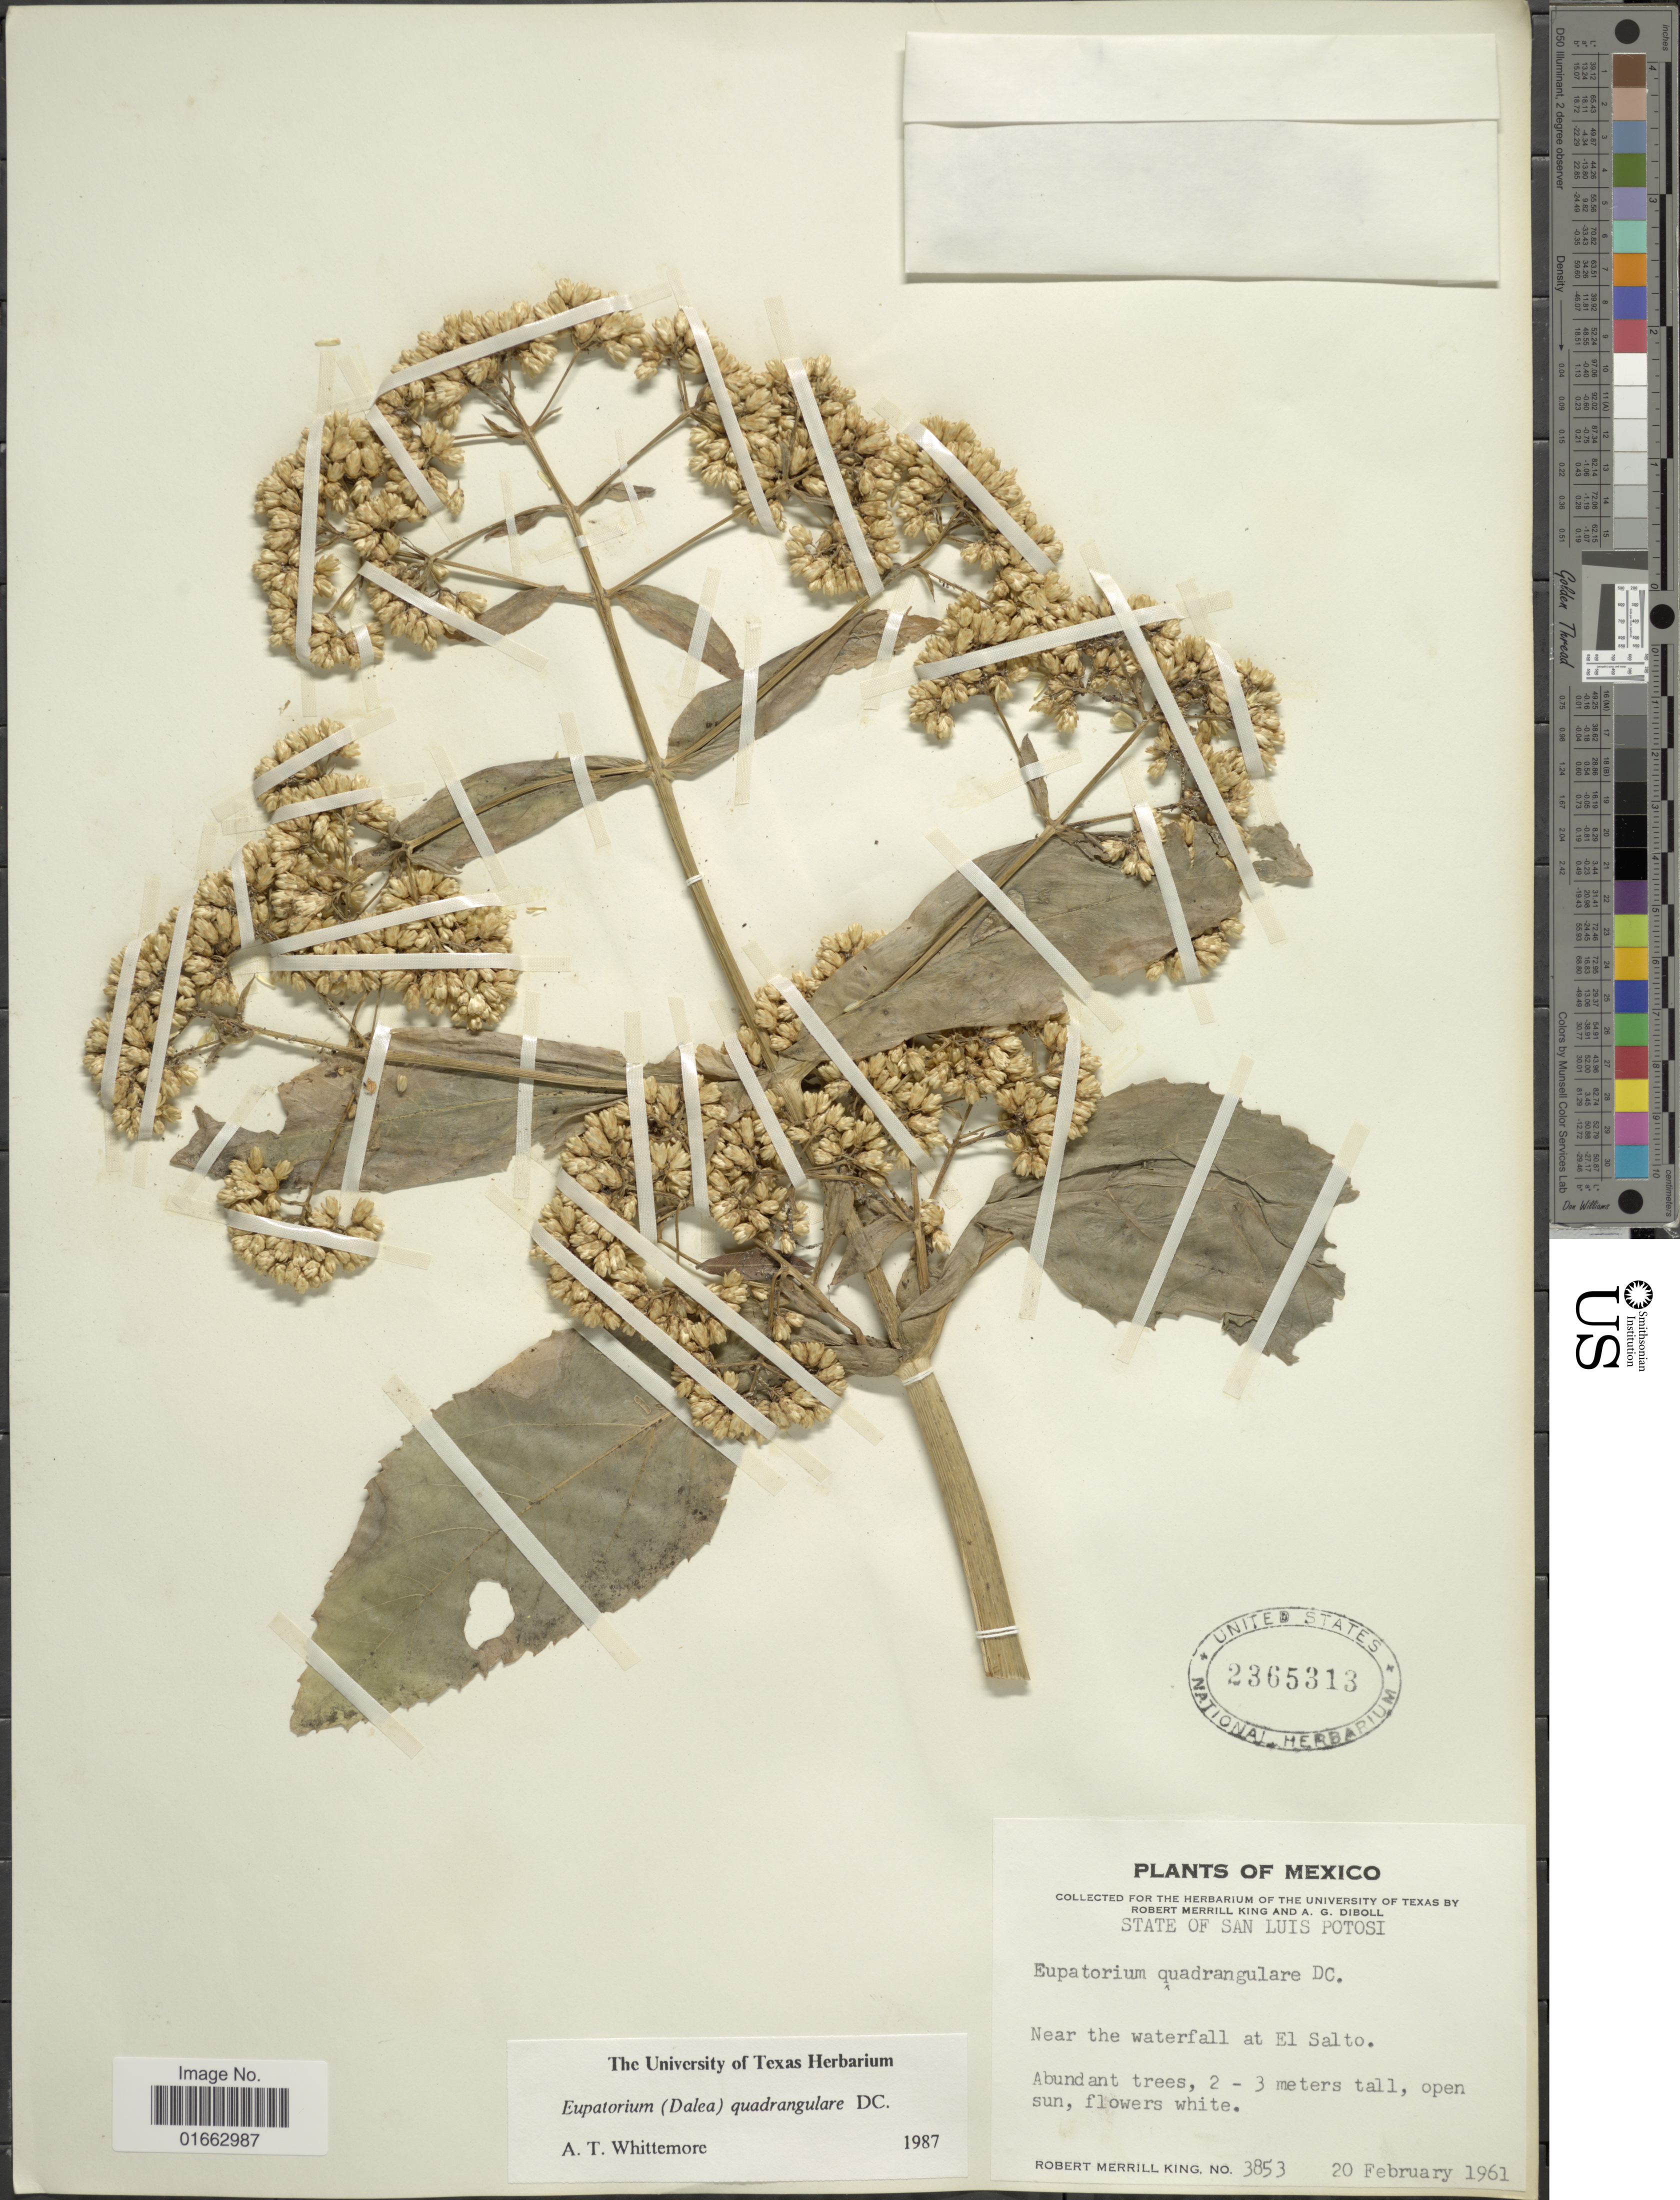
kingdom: Plantae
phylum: Tracheophyta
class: Magnoliopsida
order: Asterales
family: Asteraceae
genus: Critonia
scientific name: Critonia quadrangularis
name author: (DC.) R.M. King & H. Rob.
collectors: R. M. King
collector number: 3853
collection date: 1961-02-20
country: Mexico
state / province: San Luis Potosí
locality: Near the waterfall at El Salto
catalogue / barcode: US 2365313